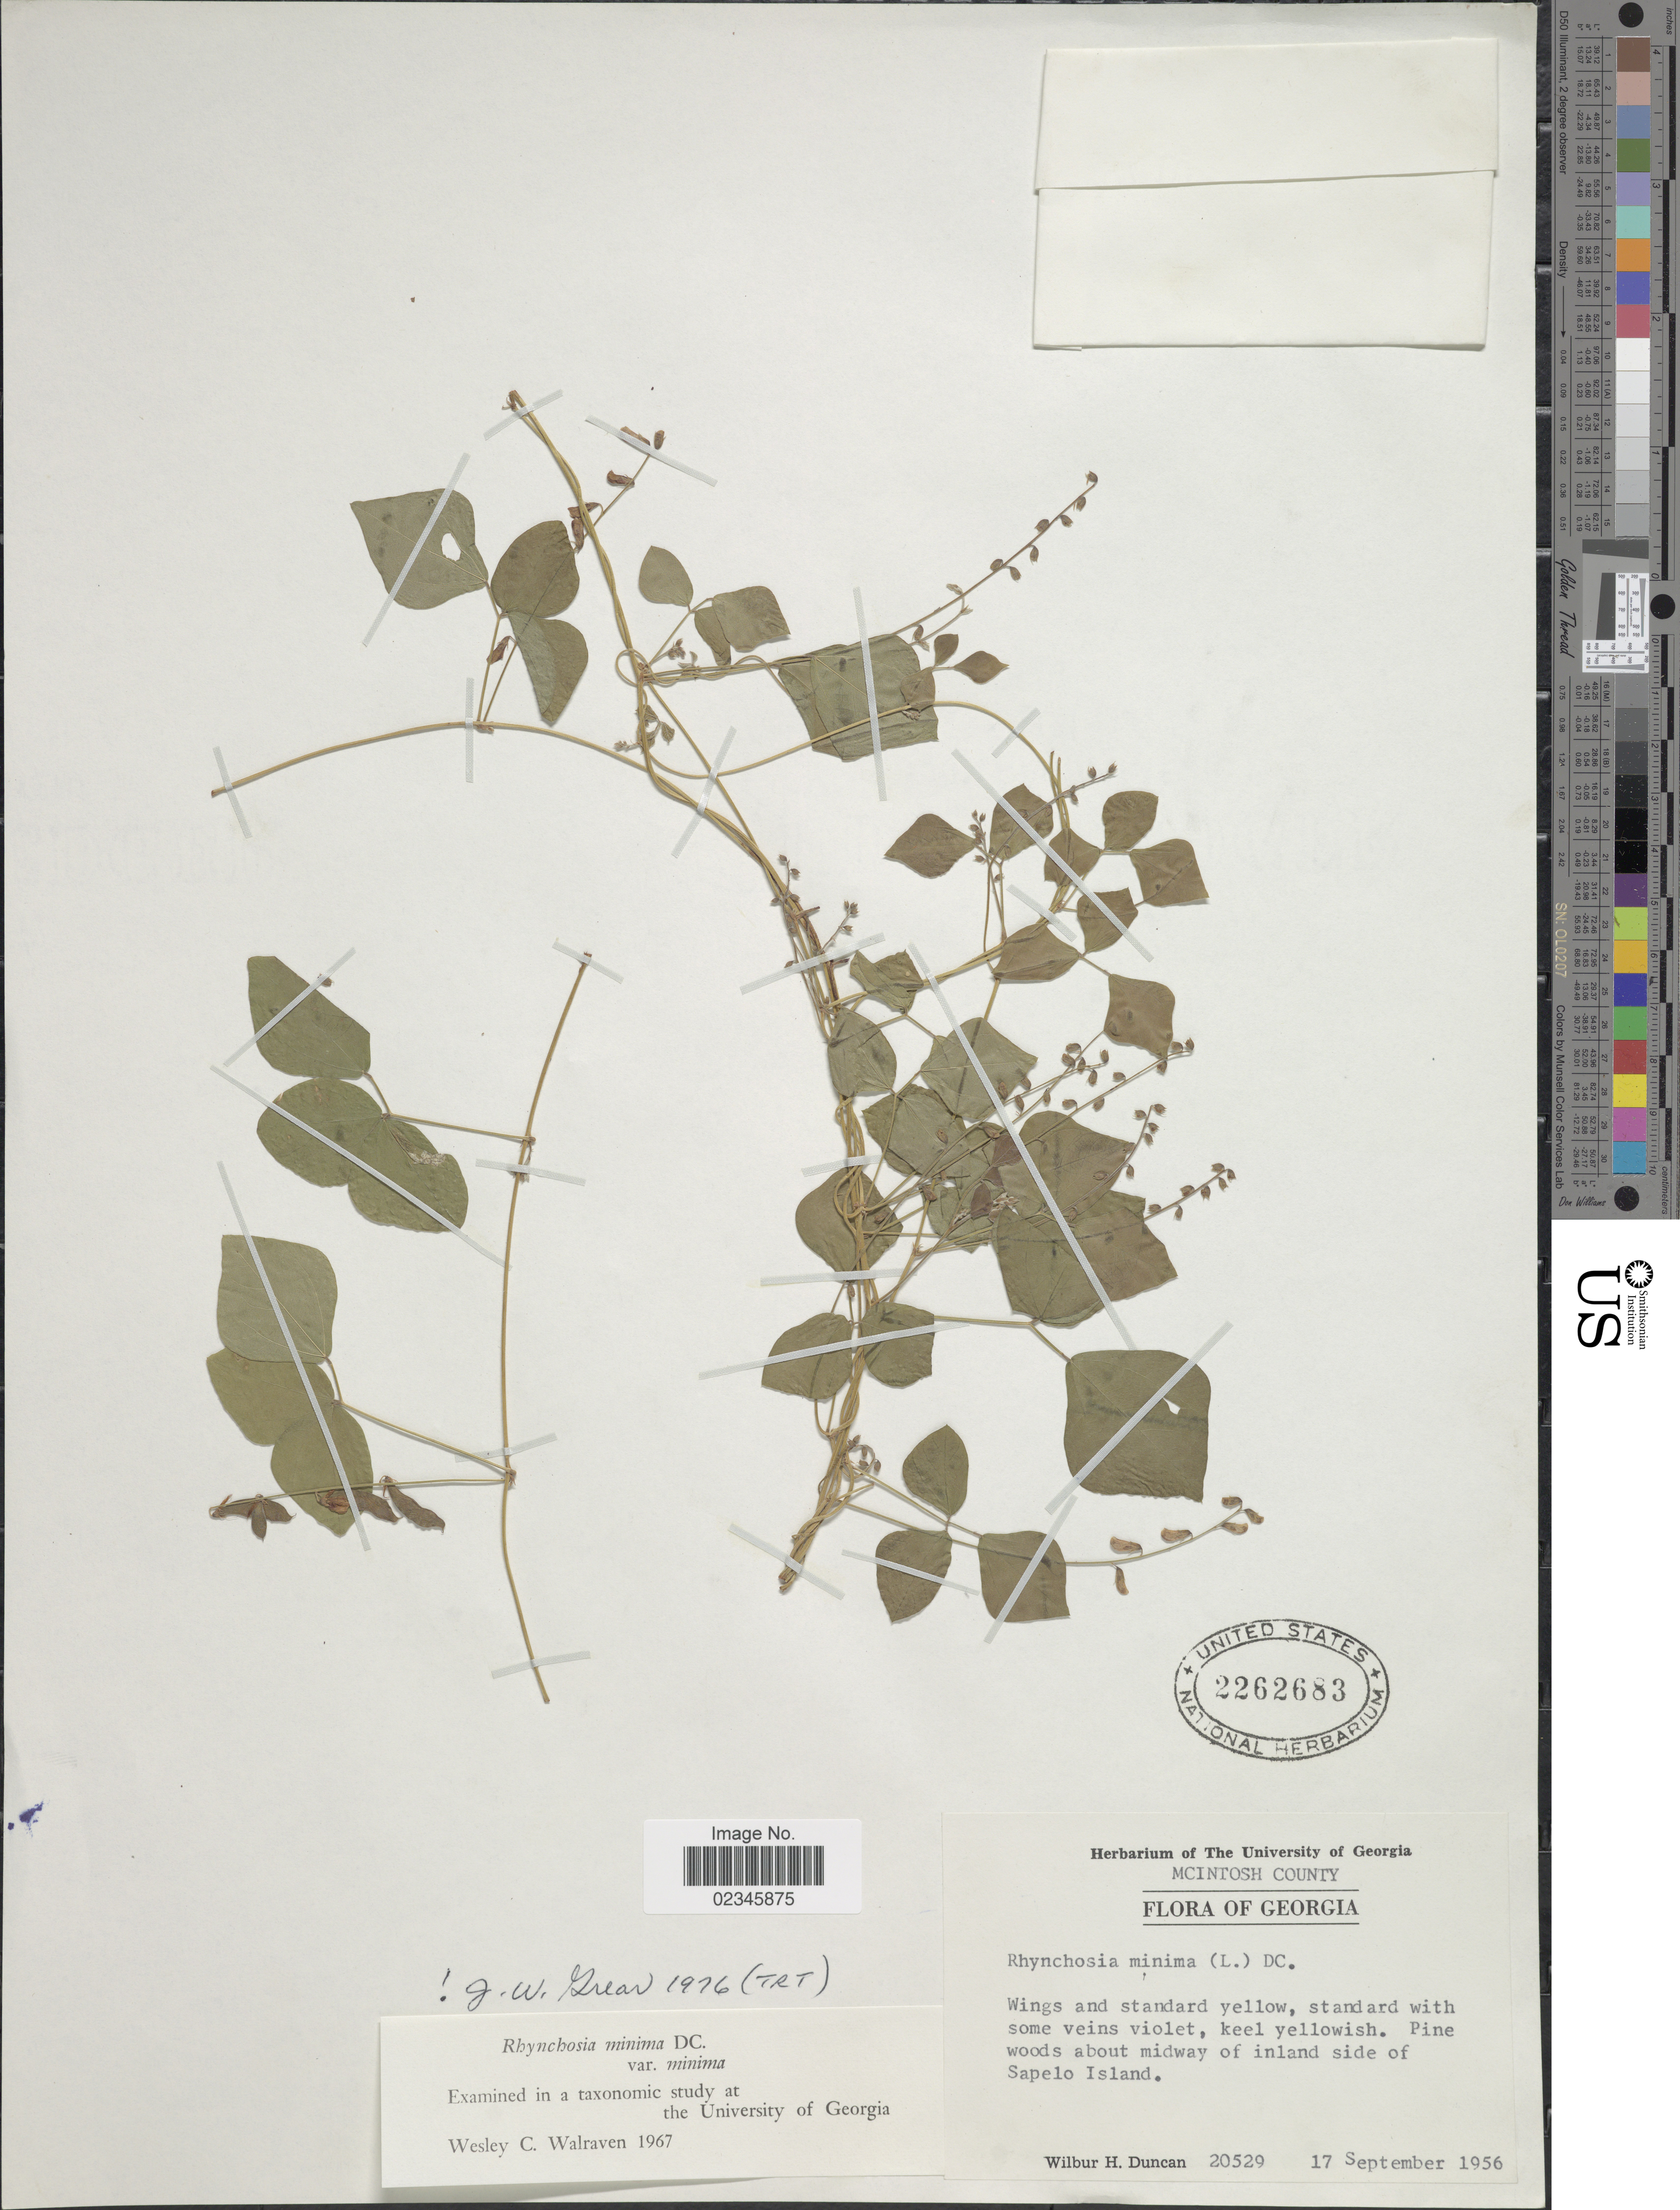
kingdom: Plantae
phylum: Tracheophyta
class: Magnoliopsida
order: Fabales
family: Fabaceae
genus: Rhynchosia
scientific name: Rhynchosia minima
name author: (L.) DC.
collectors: W. H. Duncan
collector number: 20529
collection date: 1956-09-17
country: United States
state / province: Georgia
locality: Mcintosh County, pine woods about midway of inland side Sapelo Island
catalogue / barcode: US 2262683